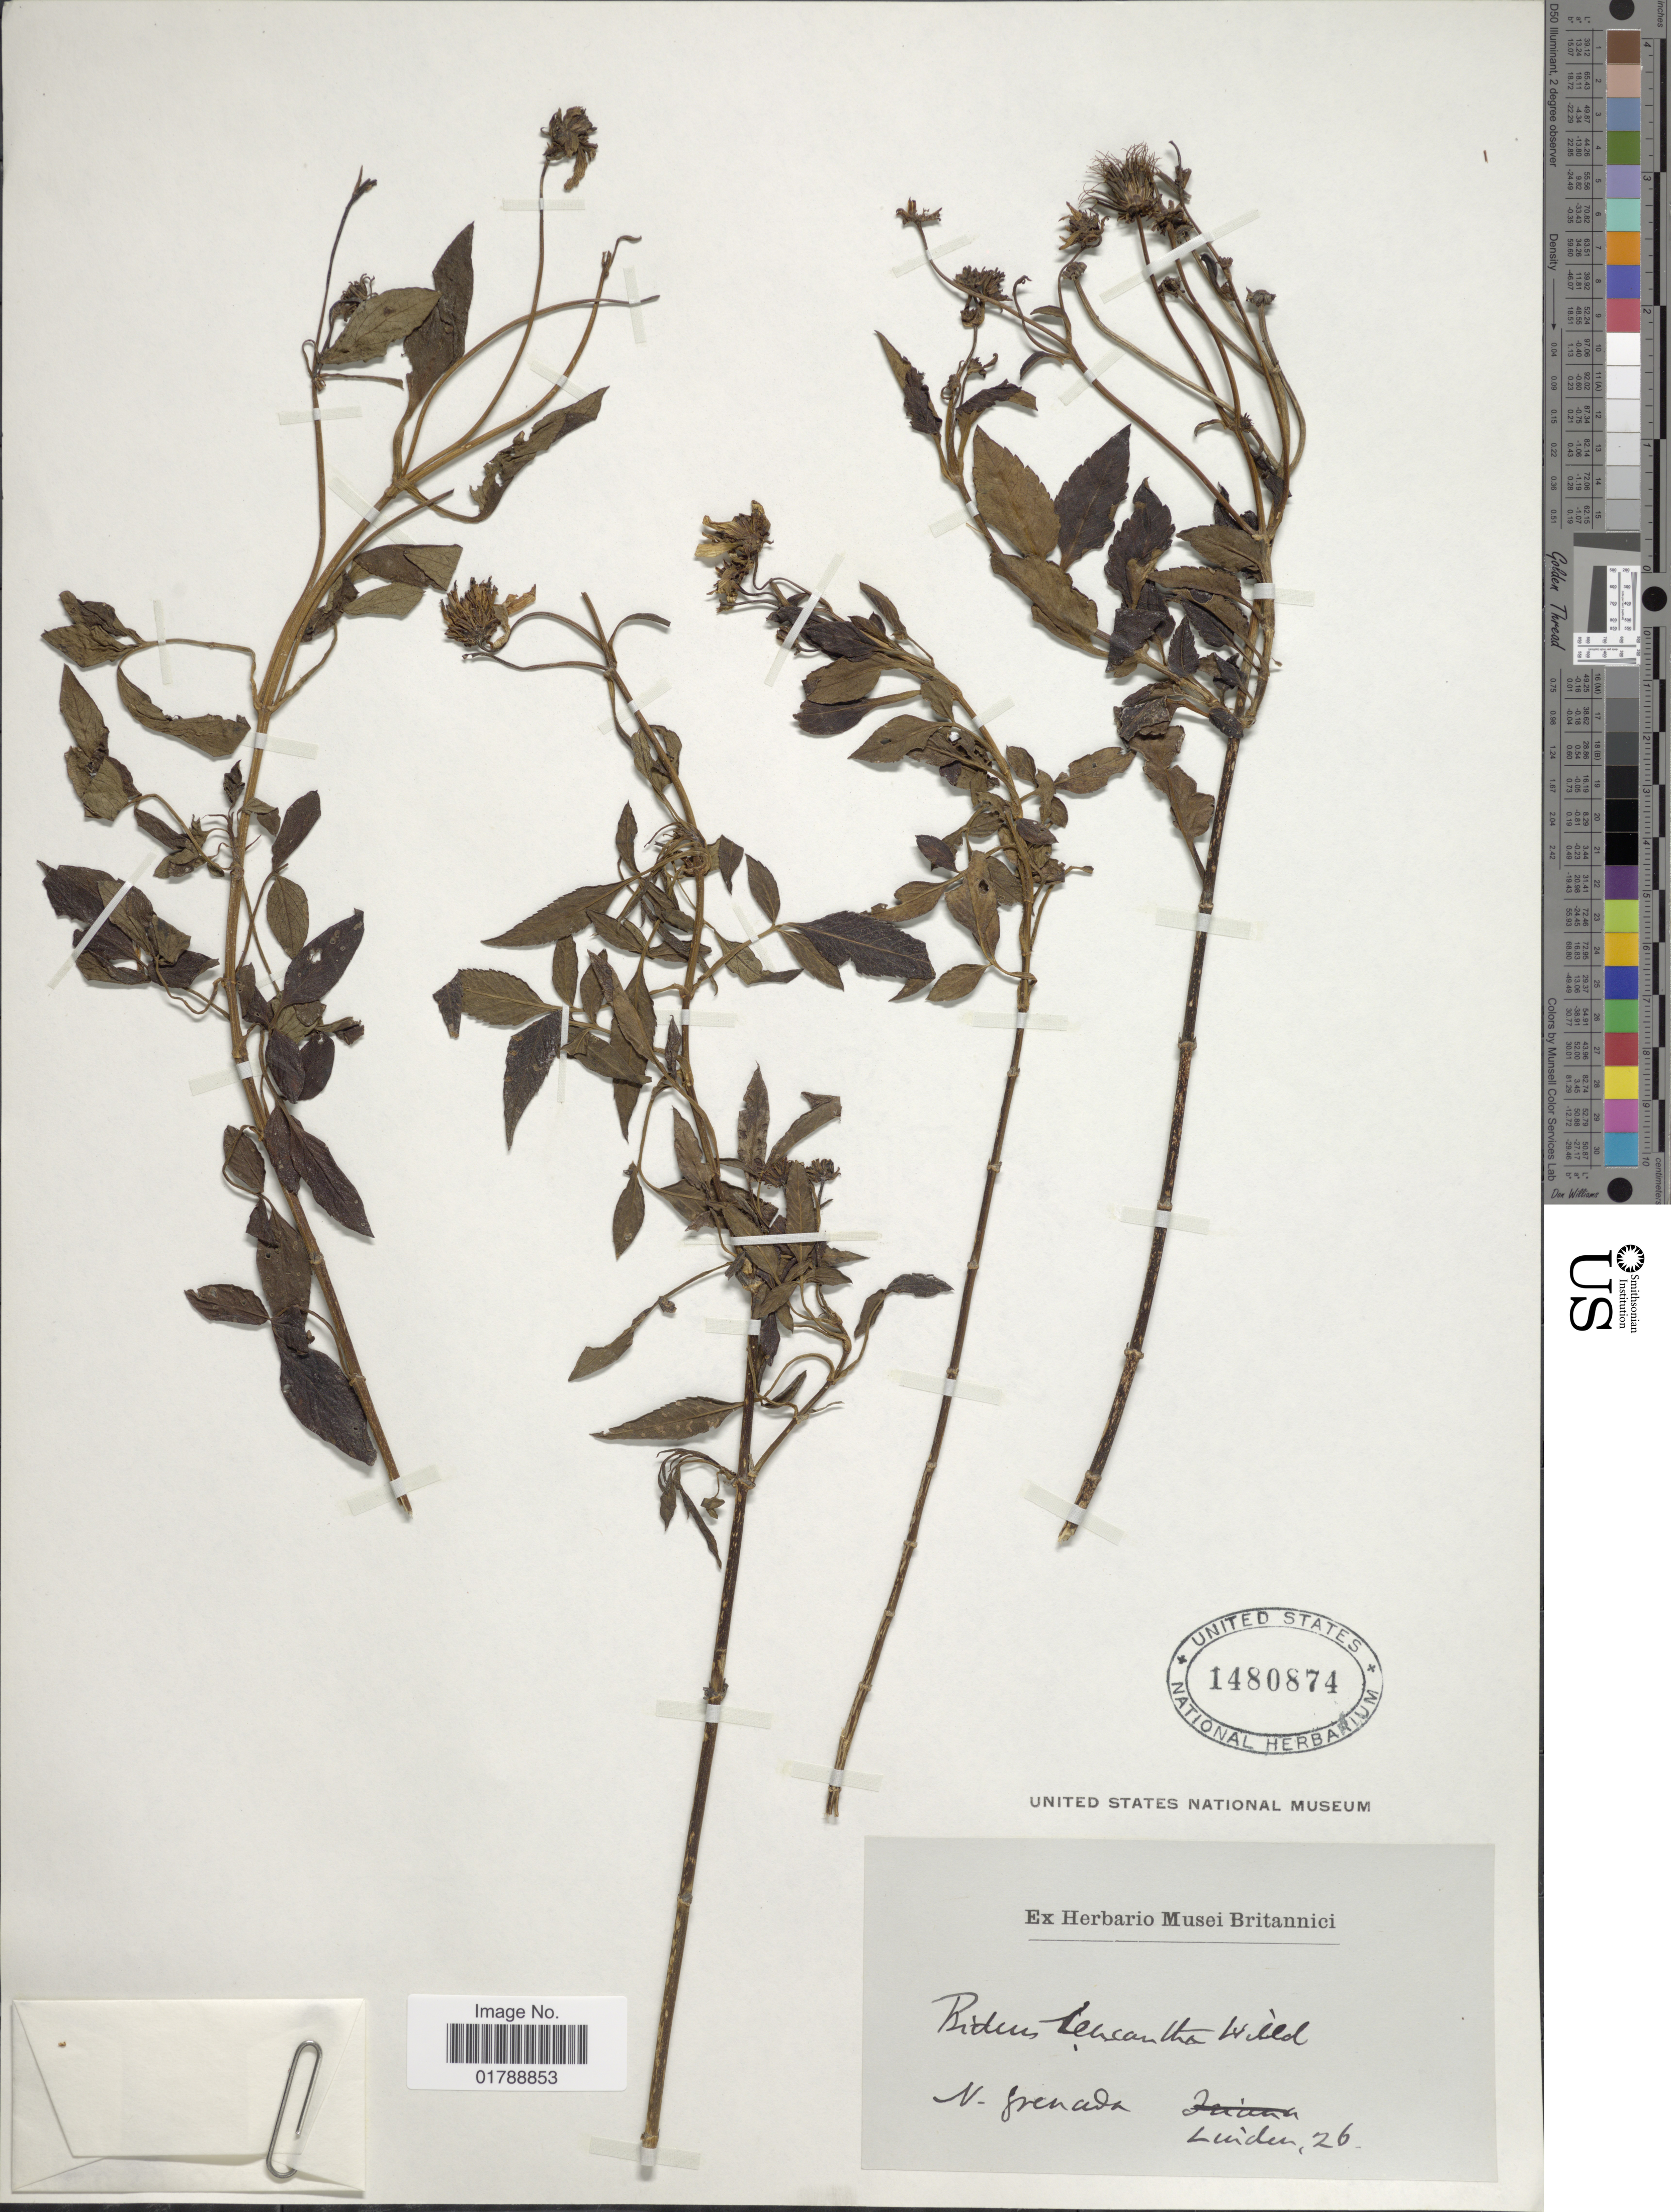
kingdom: Plantae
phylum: Tracheophyta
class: Magnoliopsida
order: Asterales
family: Asteraceae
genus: Bidens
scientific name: Bidens squarrosa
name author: Kunth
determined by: Liris Barbosa da Silva, María, (UEFS (HUEFS)), Universidade Estadual de Feira de Santana (BRAZIL)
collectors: -. Luiden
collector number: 26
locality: N. Grenada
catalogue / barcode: US 1480874